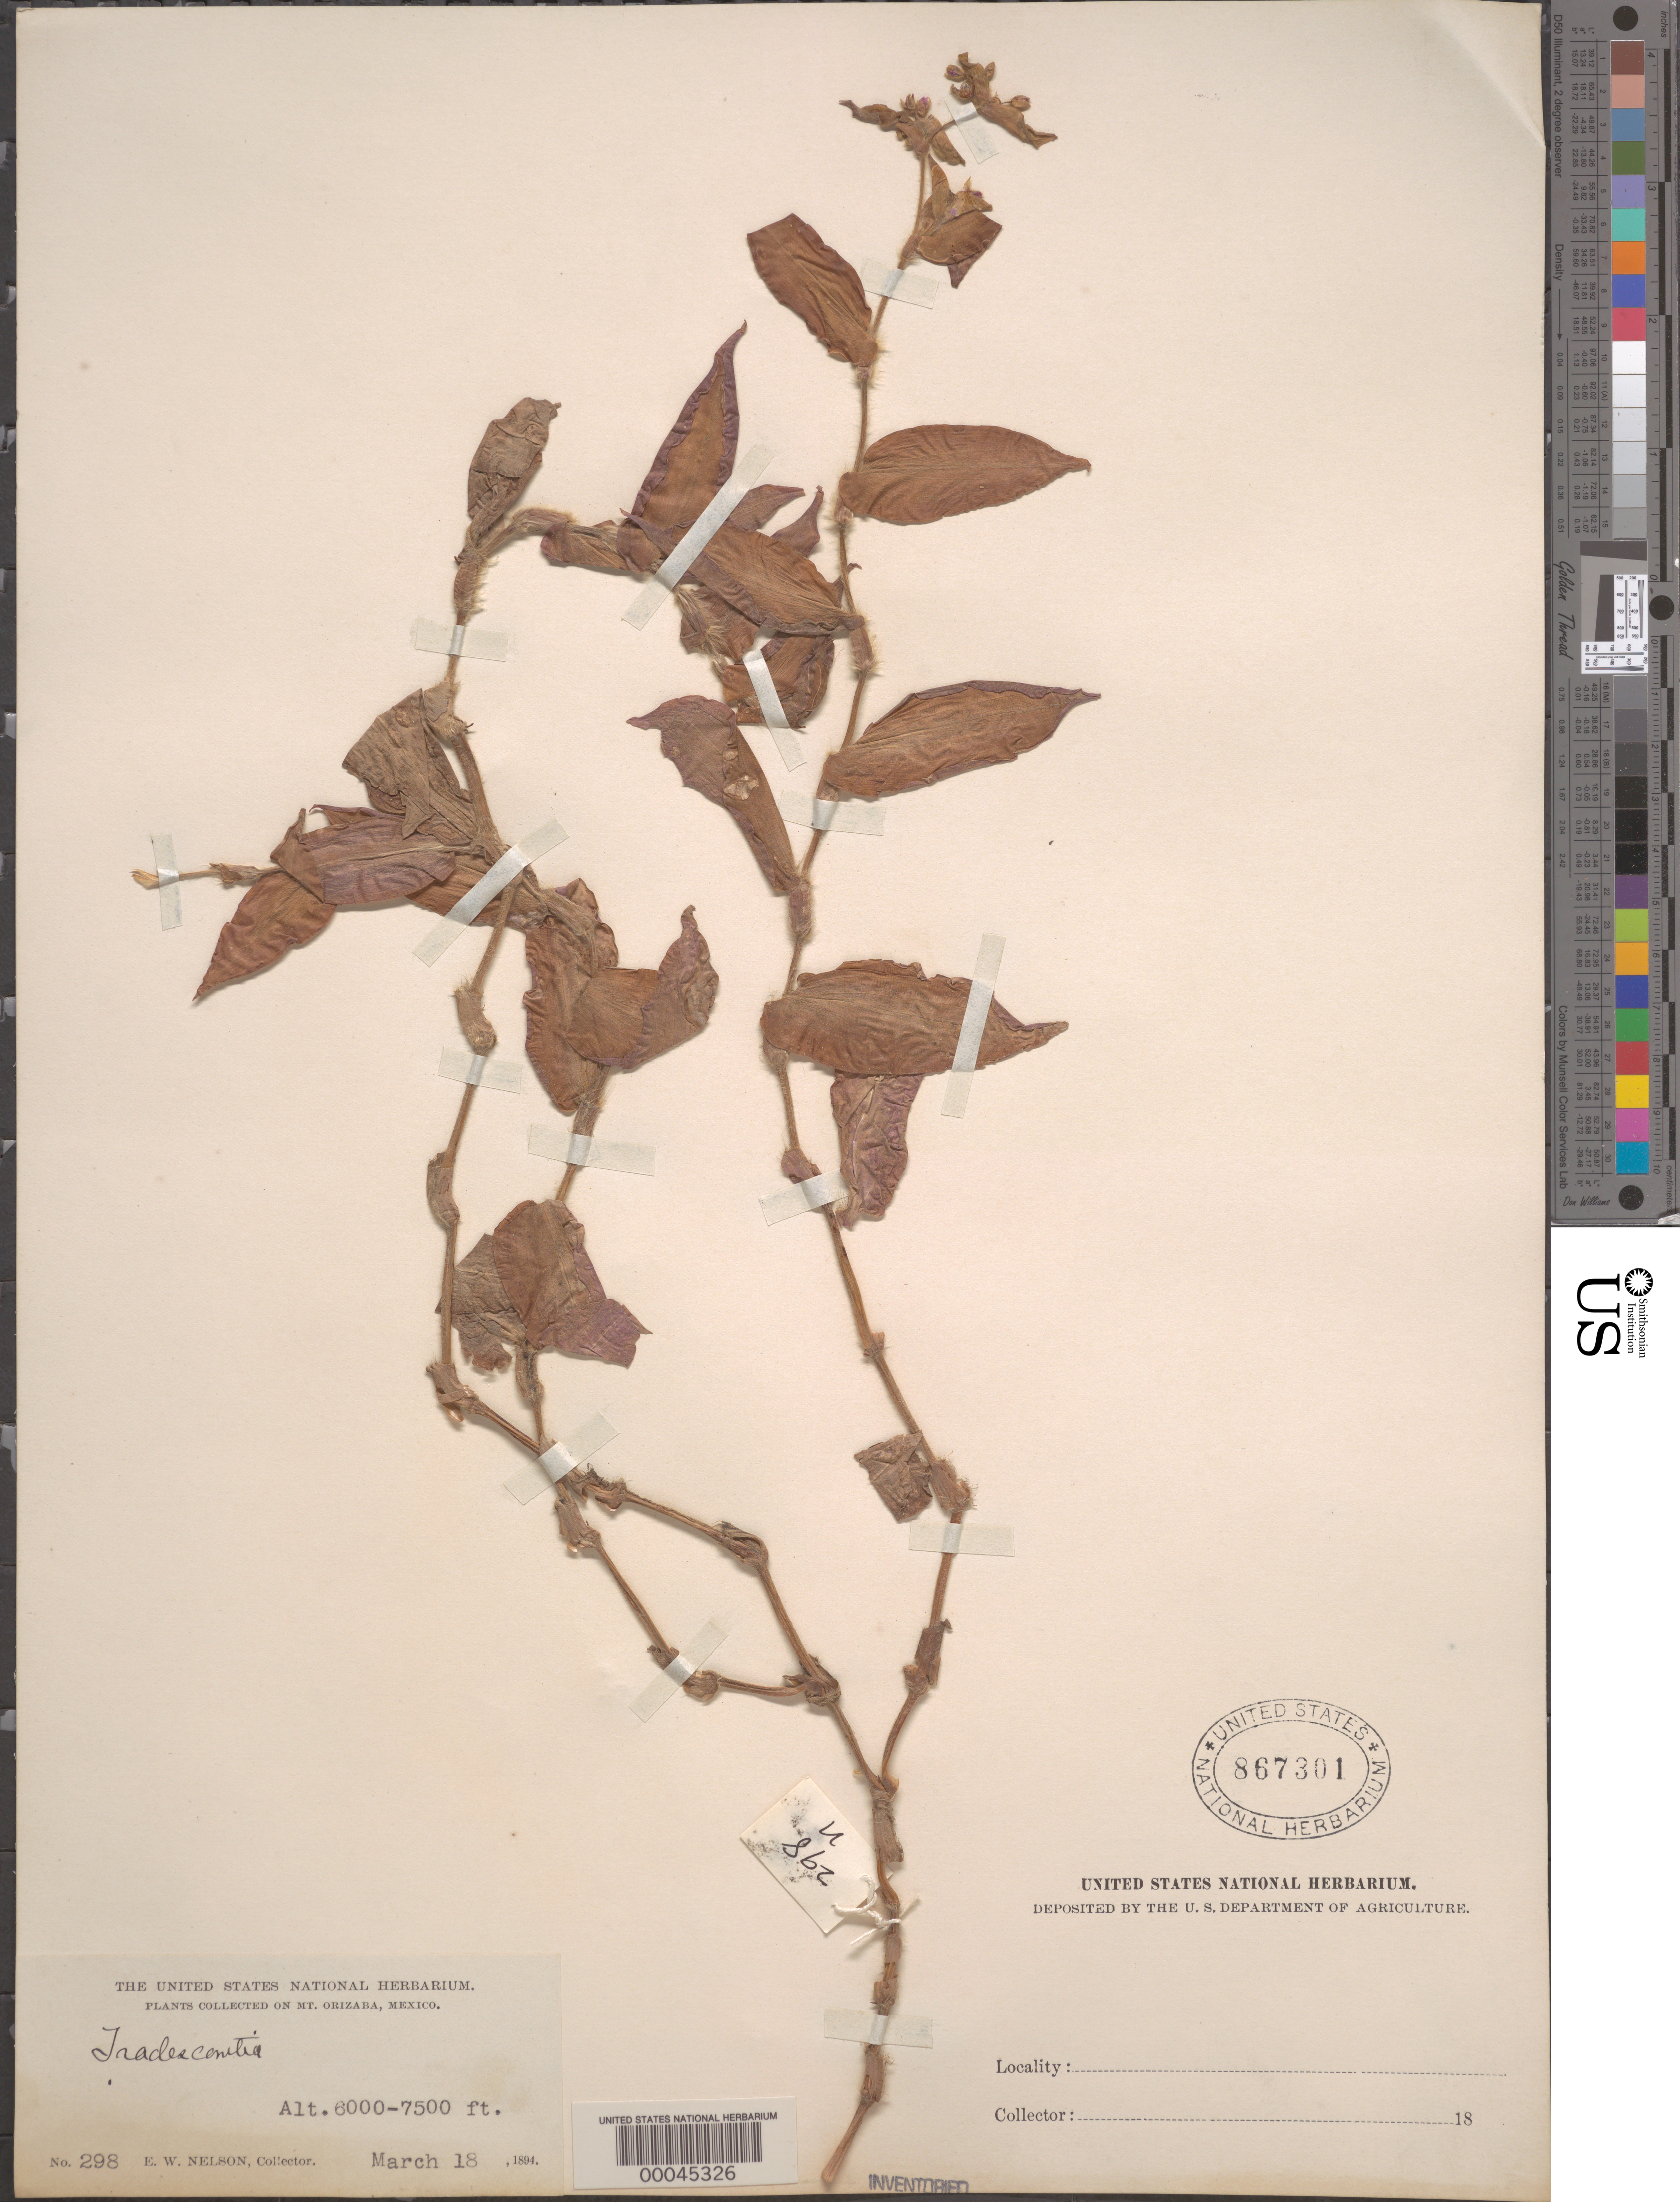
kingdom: Plantae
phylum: Tracheophyta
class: Liliopsida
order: Commelinales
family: Commelinaceae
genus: Tradescantia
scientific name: Tradescantia crassifolia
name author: Cav.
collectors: E. W. Nelson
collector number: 298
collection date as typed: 18 Mar 1894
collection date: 1894-03-18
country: Mexico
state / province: Veracruz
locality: Mt. Orizaba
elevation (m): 1830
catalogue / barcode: US 867301